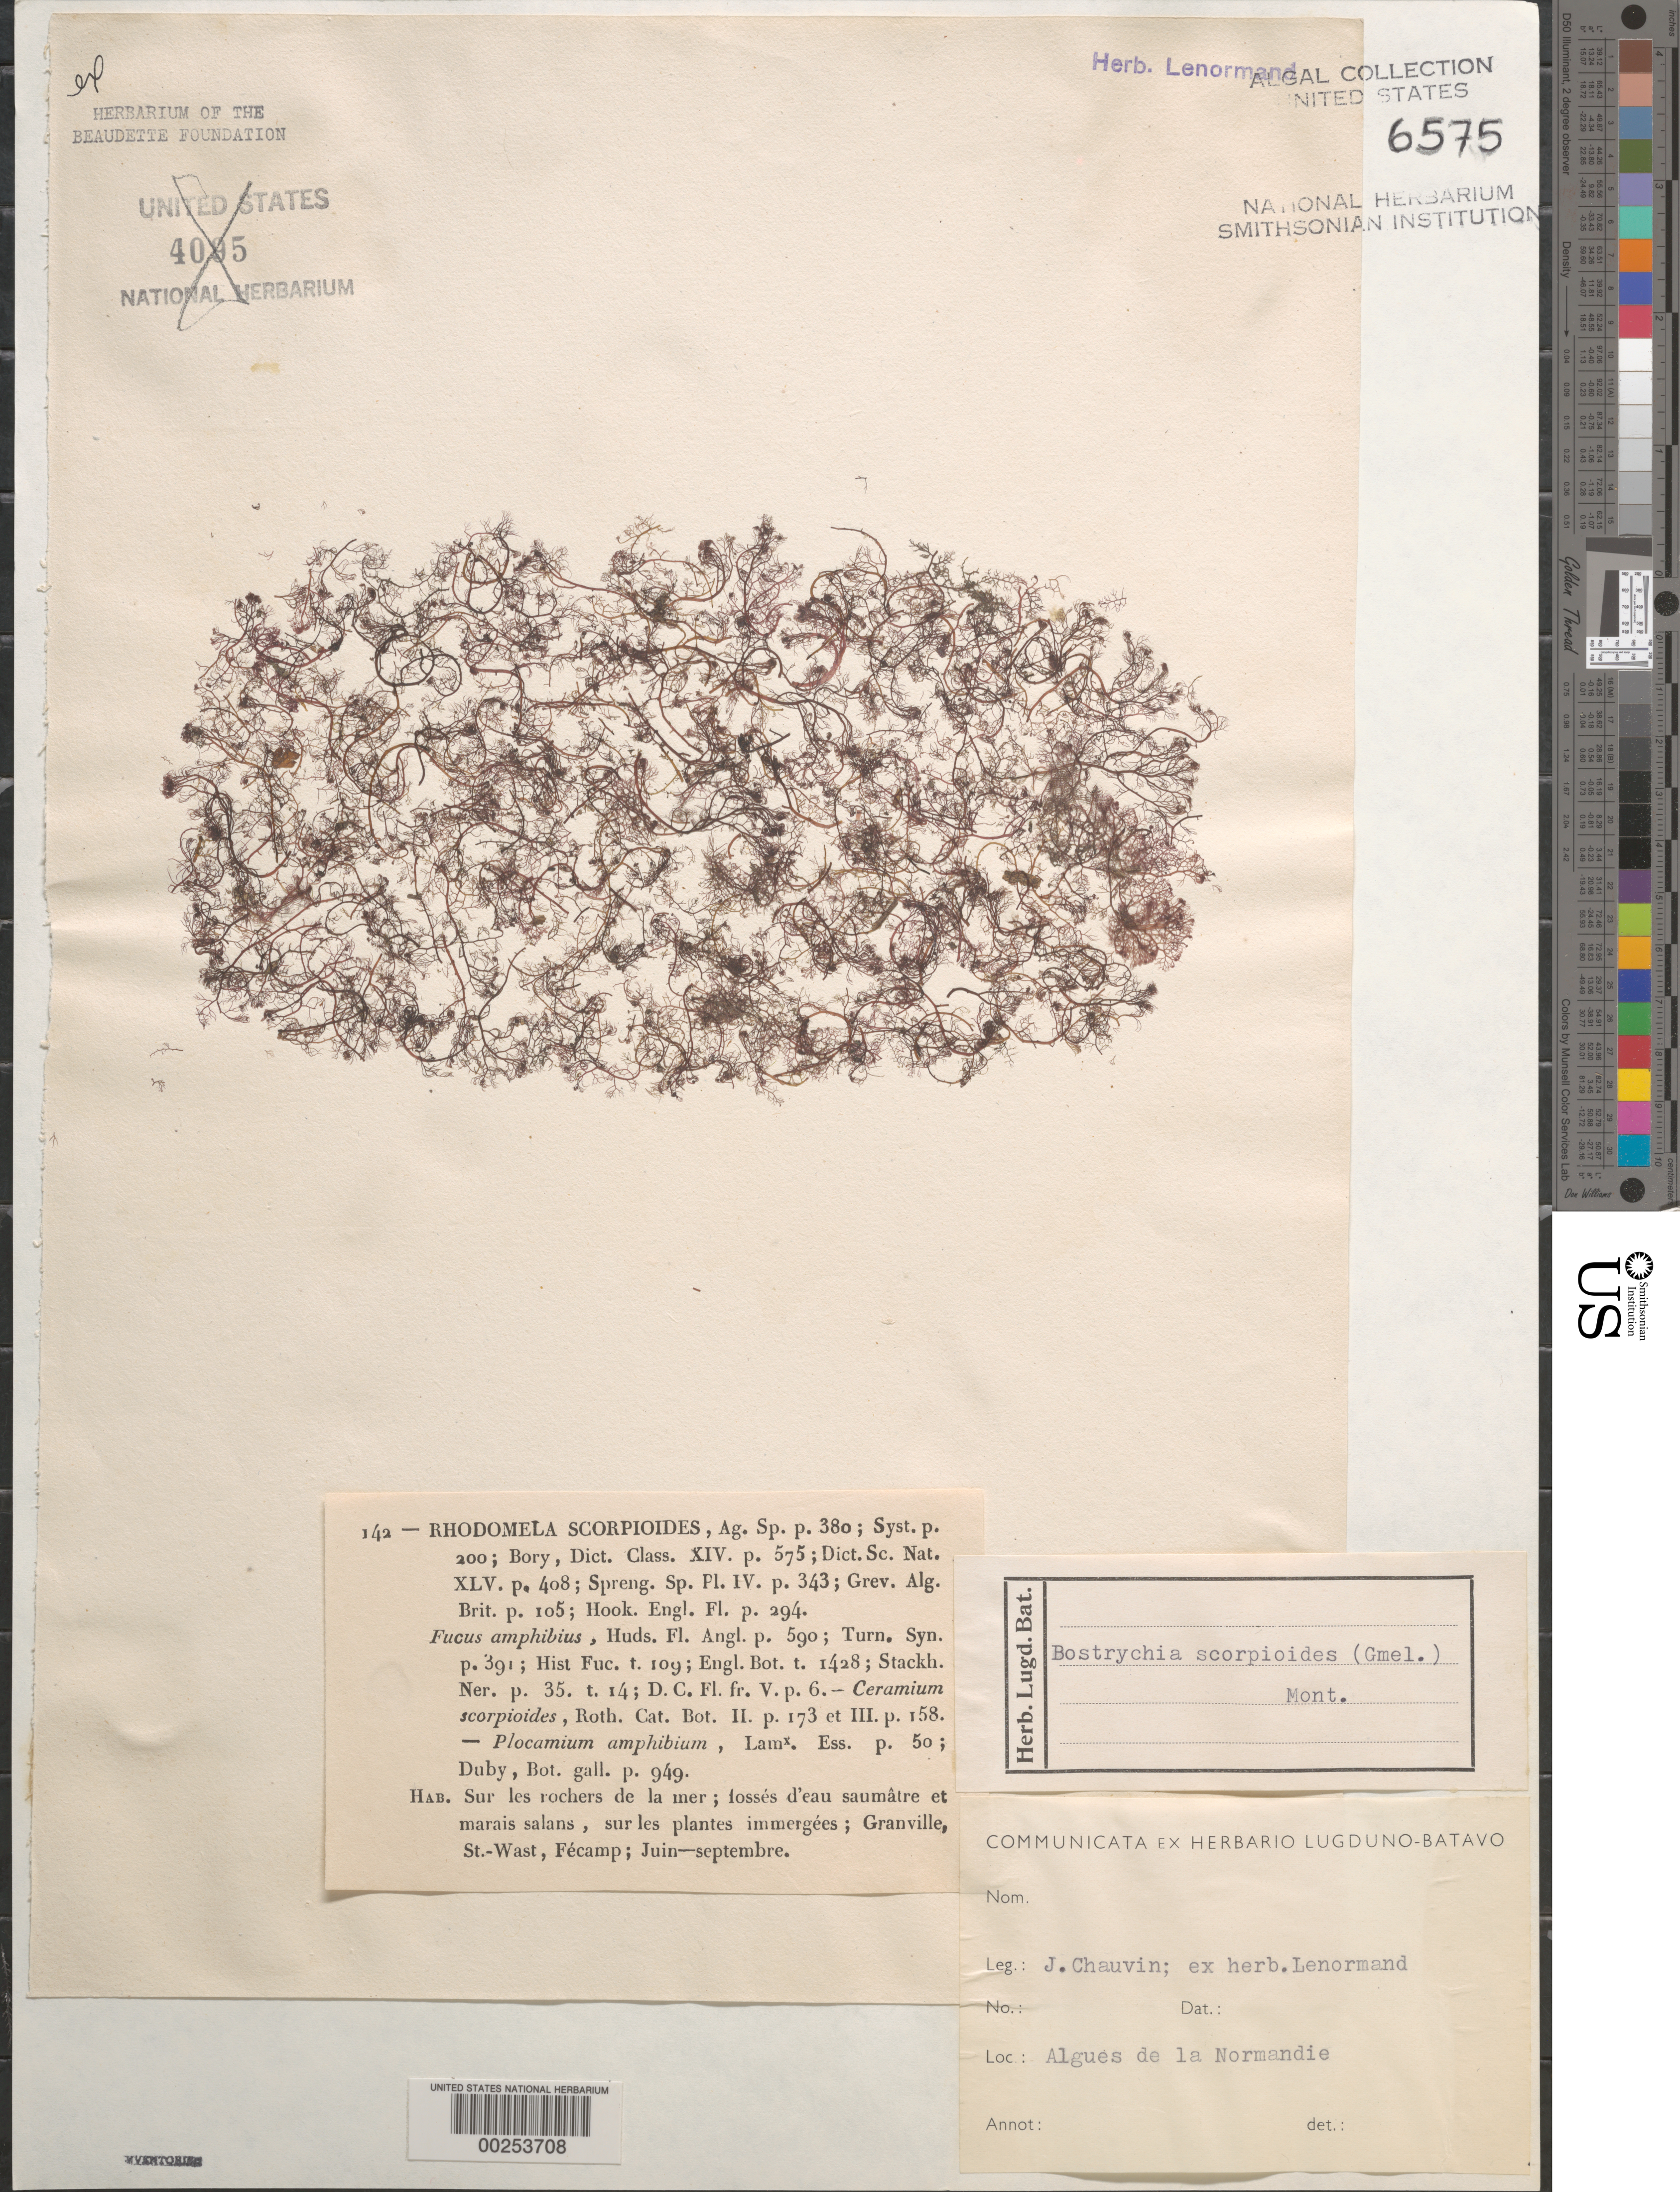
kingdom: Plantae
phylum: Rhodophyta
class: Florideophyceae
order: Ceramiales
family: Rhodomelaceae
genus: Bostrychia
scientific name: Bostrychia scorpioides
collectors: J. Chauvin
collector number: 142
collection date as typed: Jun ---- to -- Sep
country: France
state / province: Normandie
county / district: Manche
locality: Granville, St. Vaast (St.-Wast), Fecamp, Normandy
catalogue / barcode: US 6575